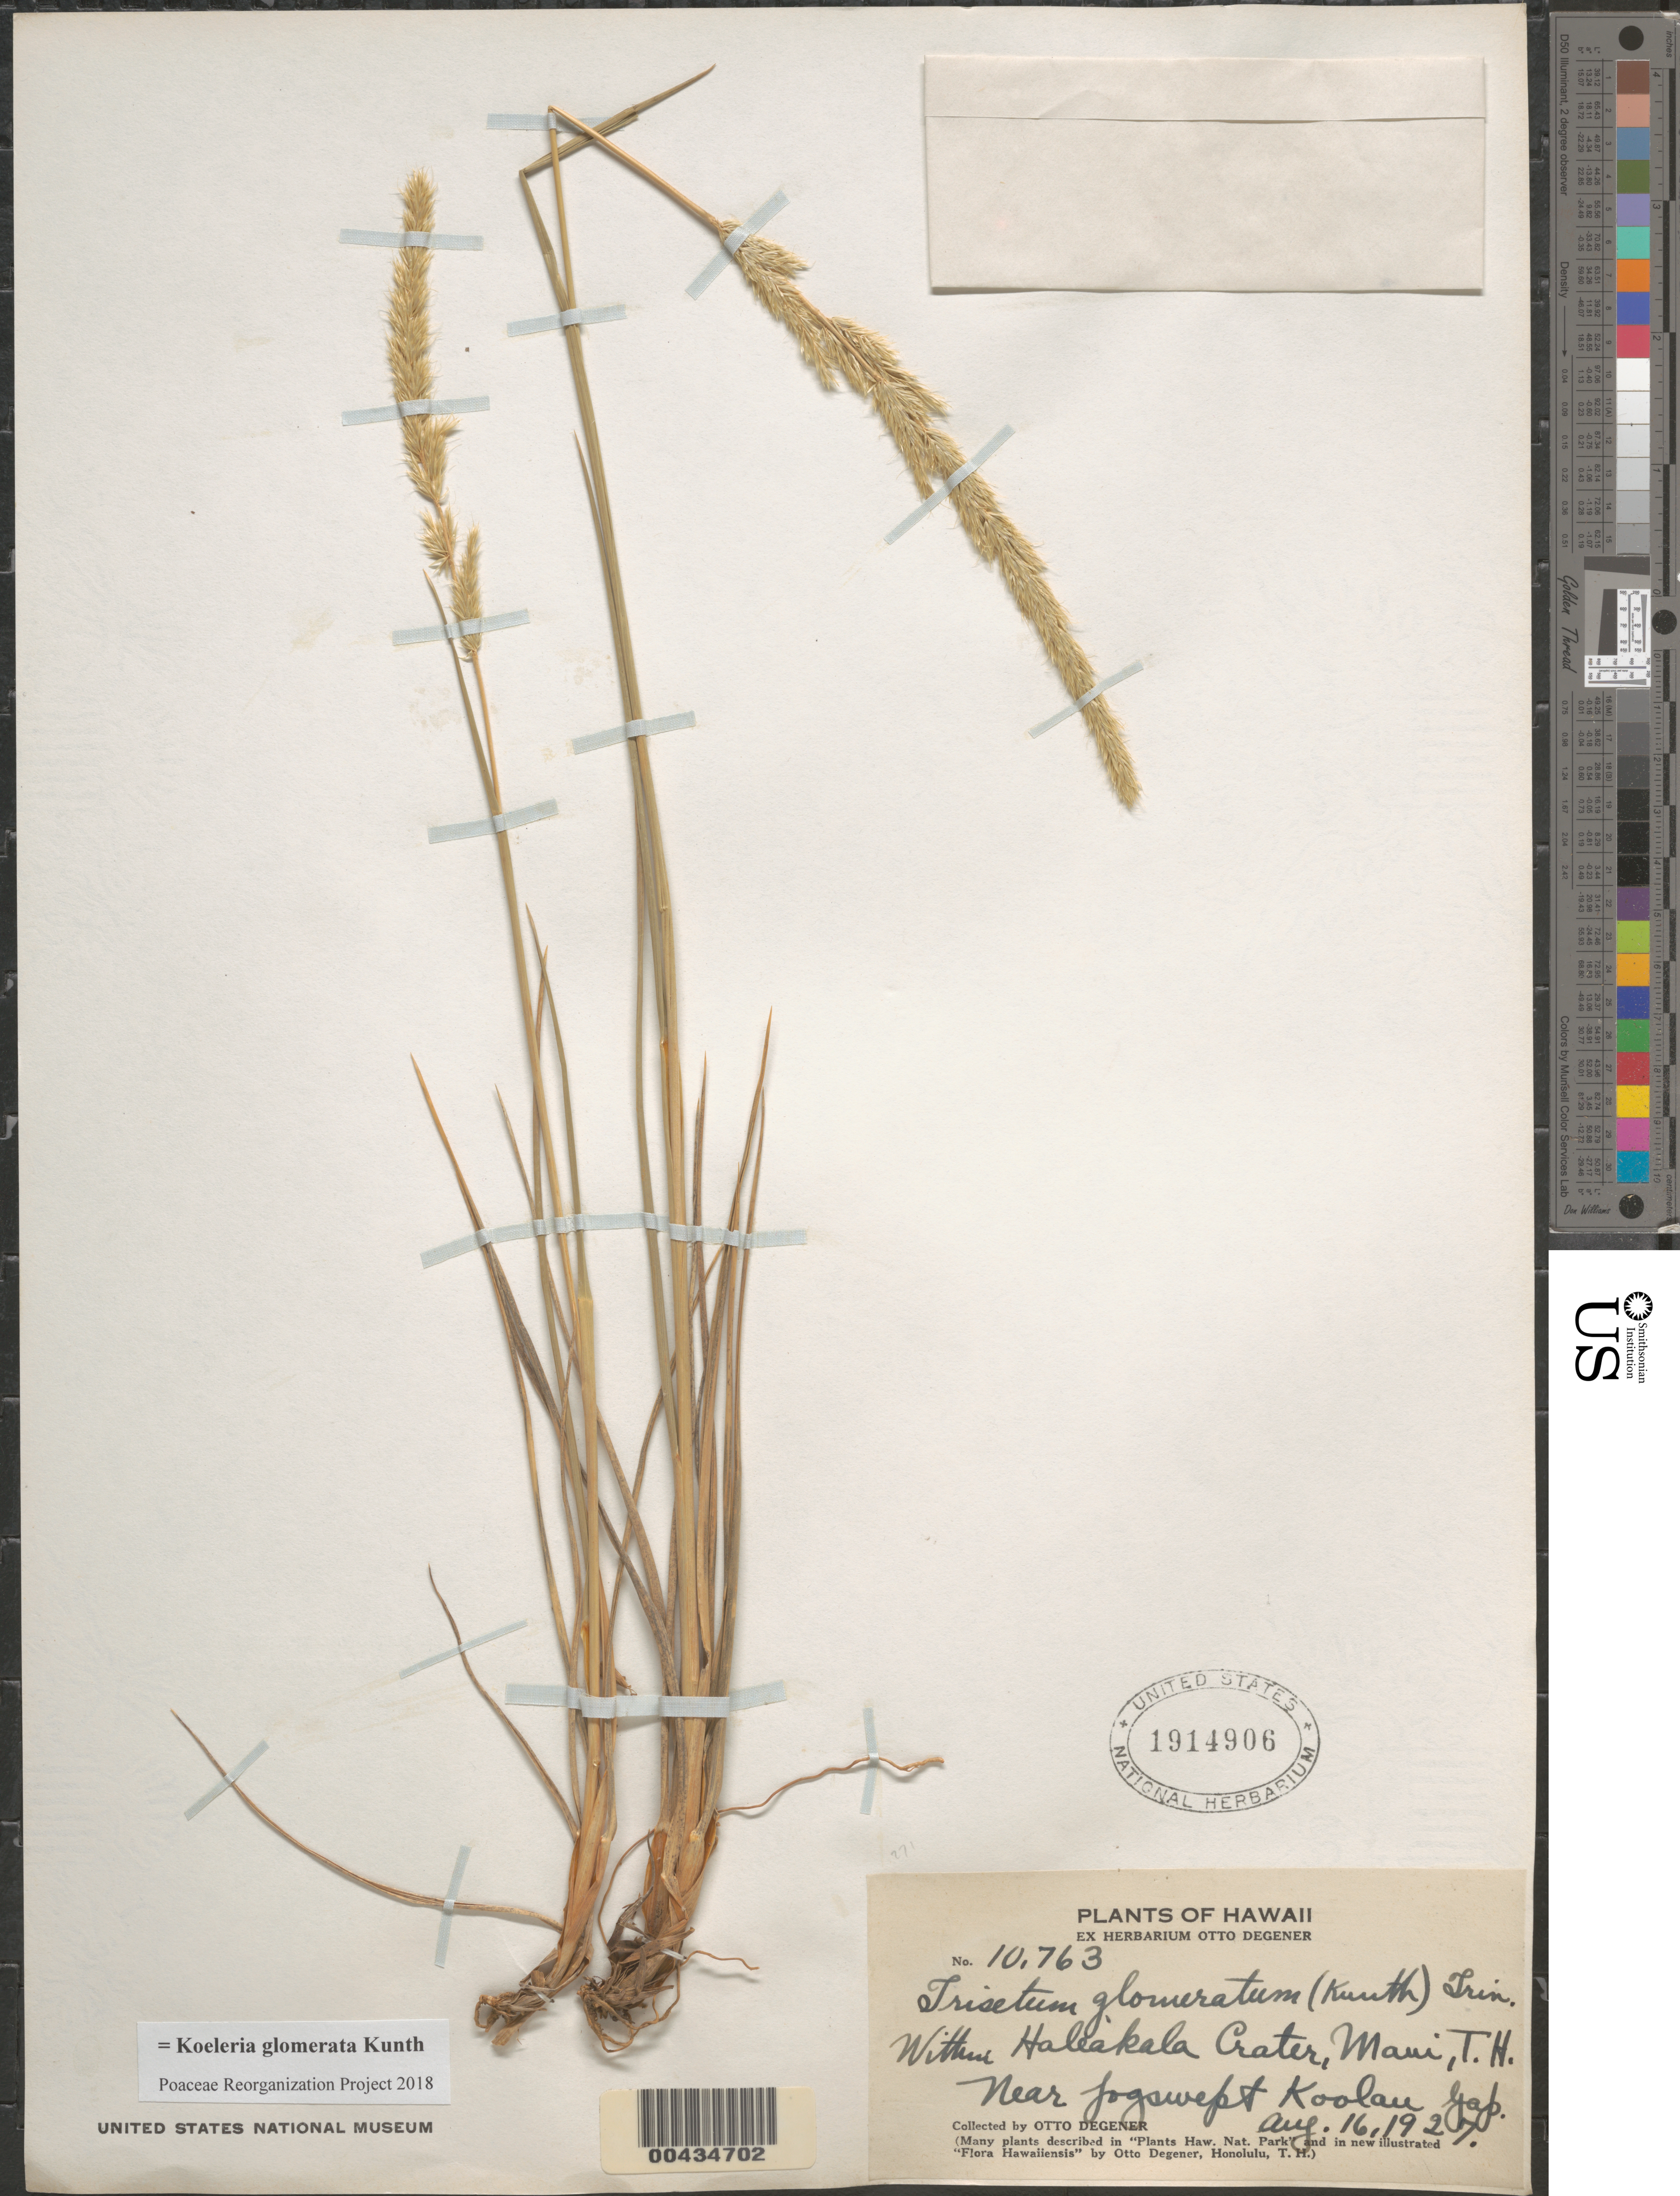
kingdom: Plantae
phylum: Tracheophyta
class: Liliopsida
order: Poales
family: Poaceae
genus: Koeleria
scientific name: Koeleria glomerata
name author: Kunth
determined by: Poaceae Reorganization Project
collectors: O. Degener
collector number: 10763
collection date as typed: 16 Aug 1927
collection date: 1927-08-16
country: United States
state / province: Hawaii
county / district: Maui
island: Maui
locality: Within Haleakala Crater, near Koolau Gap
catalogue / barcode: US 1914906